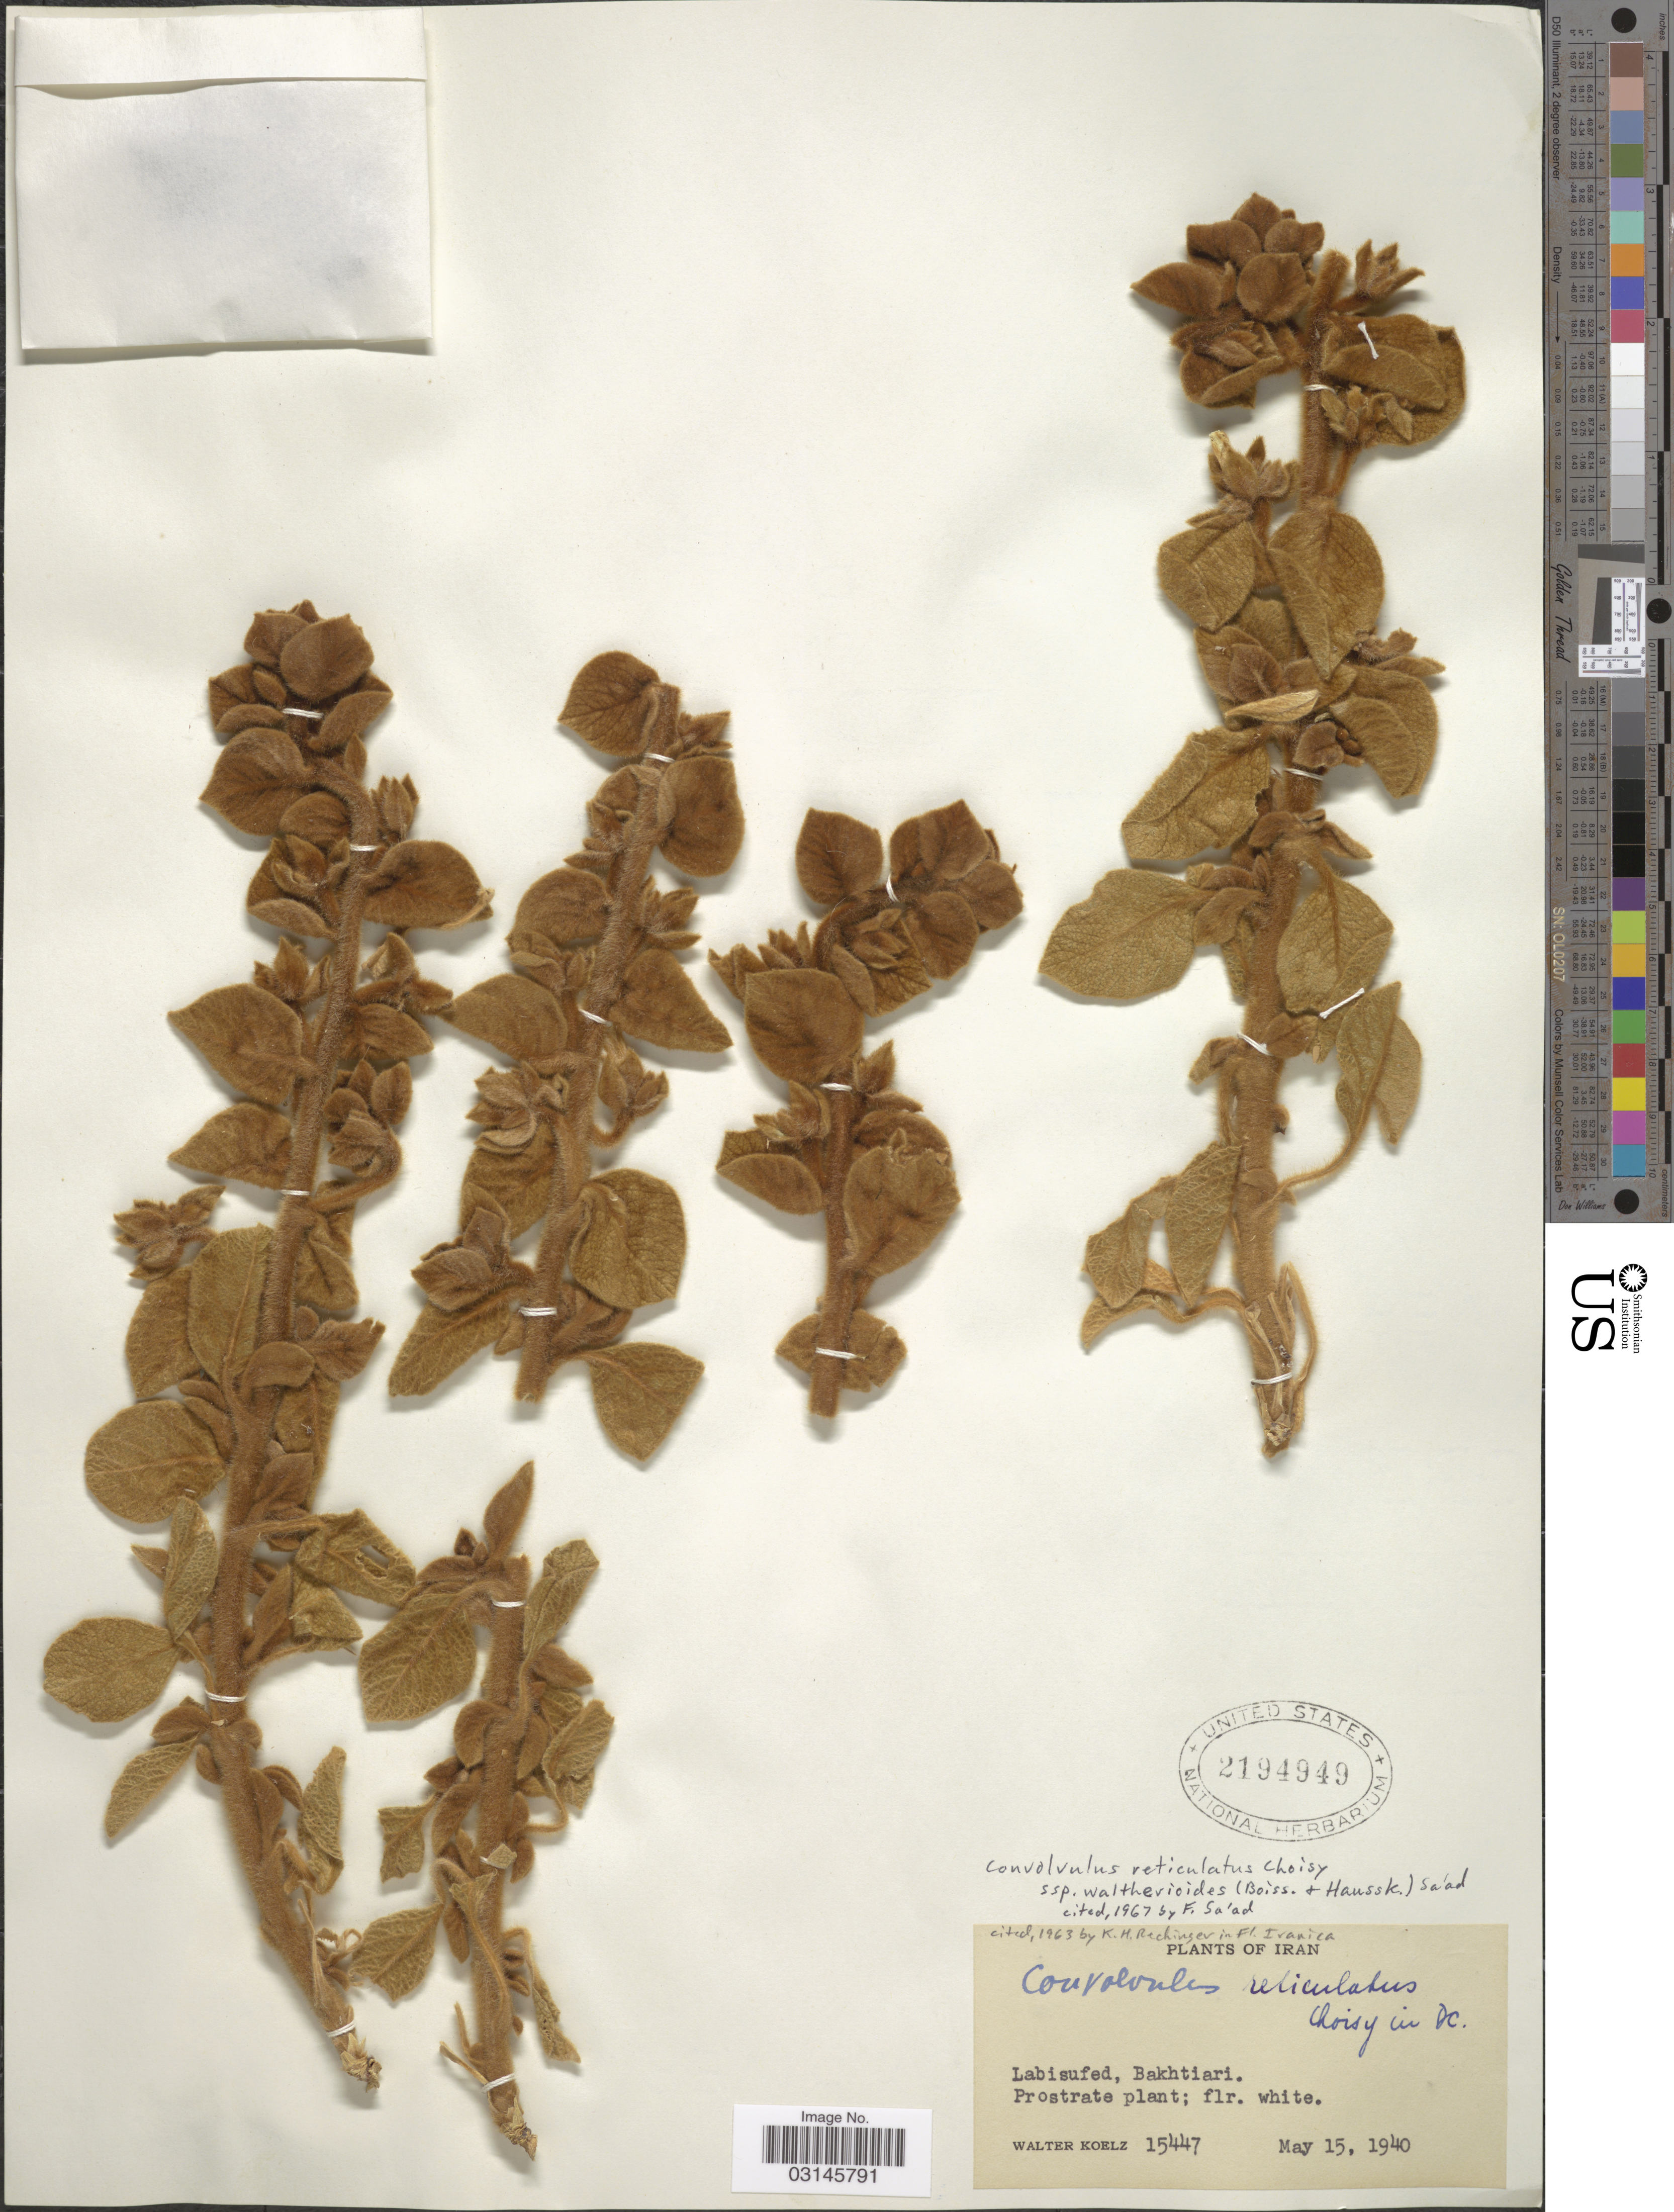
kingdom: Plantae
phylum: Tracheophyta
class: Magnoliopsida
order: Solanales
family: Convolvulaceae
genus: Convolvulus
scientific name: Convolvulus reticulatus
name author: Choisy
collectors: W. N. Koelz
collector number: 15447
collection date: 1940-05-15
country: Iran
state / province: Chahar Mahaal and Bakhtiari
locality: Labisufed, Bakhtiari.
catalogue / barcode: US 2194949